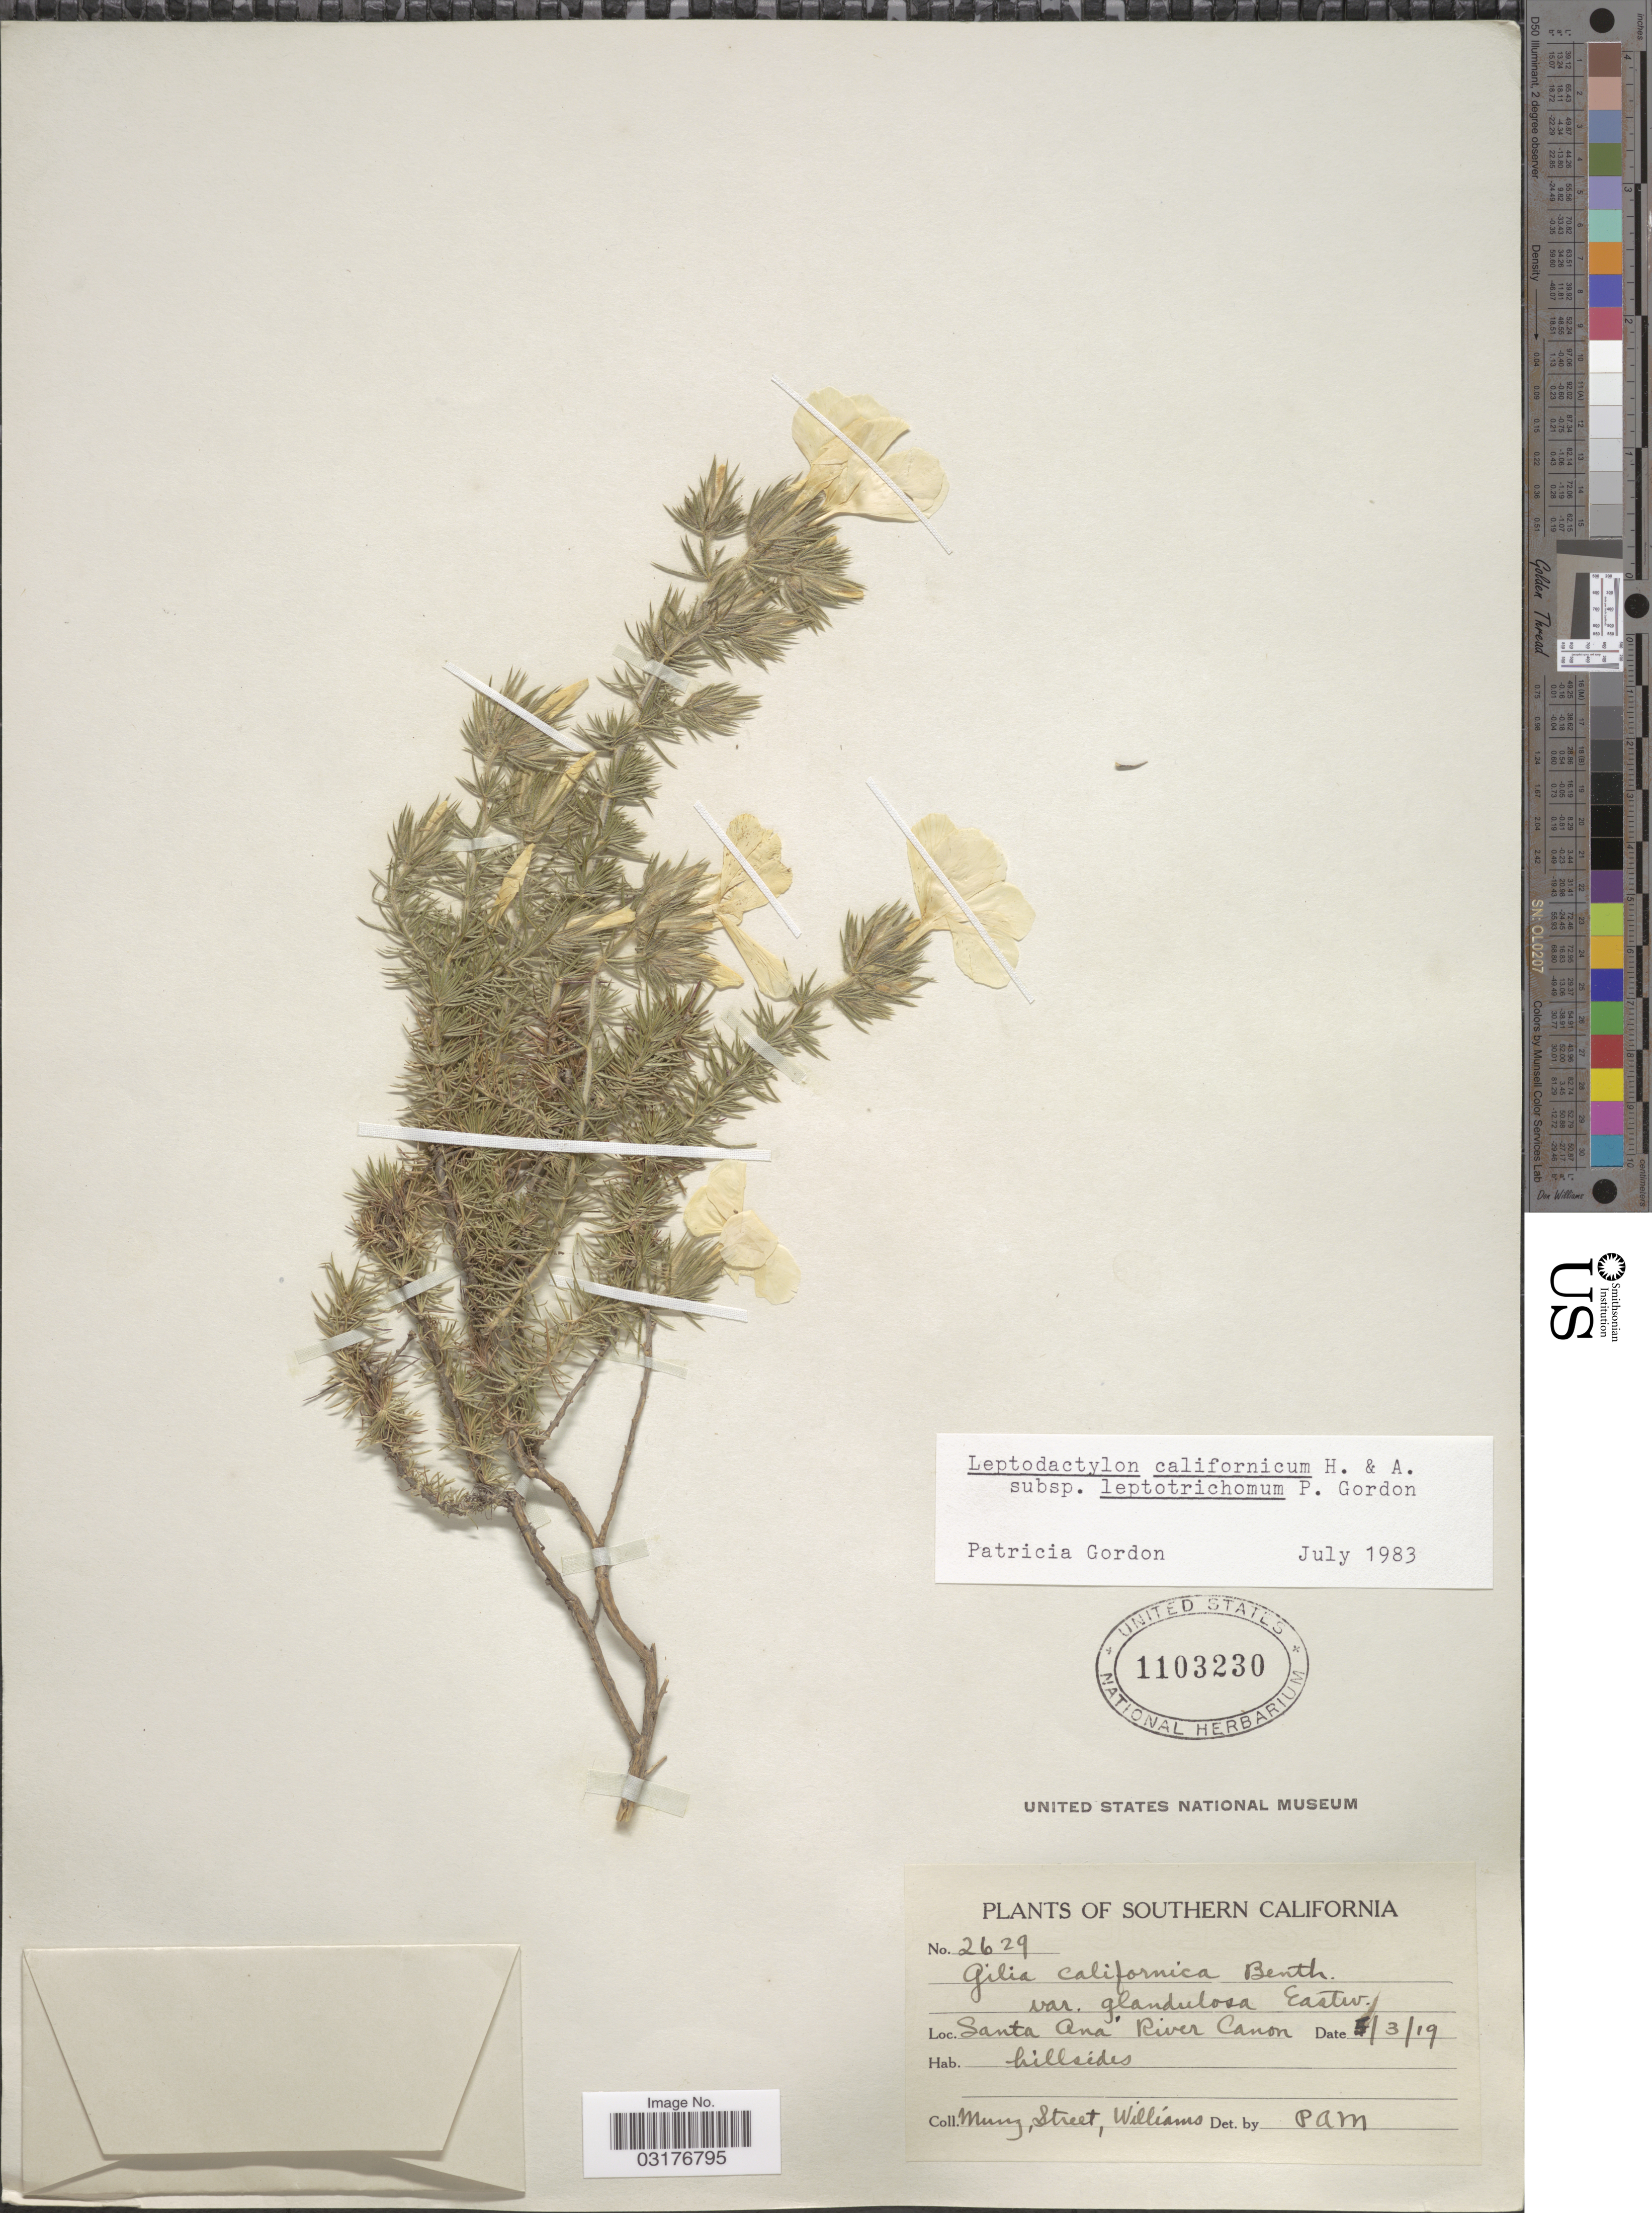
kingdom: Plantae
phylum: Tracheophyta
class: Magnoliopsida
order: Ericales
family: Polemoniaceae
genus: Linanthus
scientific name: Linanthus californicus subsp. glandulosus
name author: (Eastw.) J.M. Porter & R. Patt.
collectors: -. Munz, -. Street & -- Williams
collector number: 2629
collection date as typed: Transcribed d/m/y: 3/5/19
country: United States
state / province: California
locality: Southern California. Santa Ana River Canon.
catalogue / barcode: US 1103230